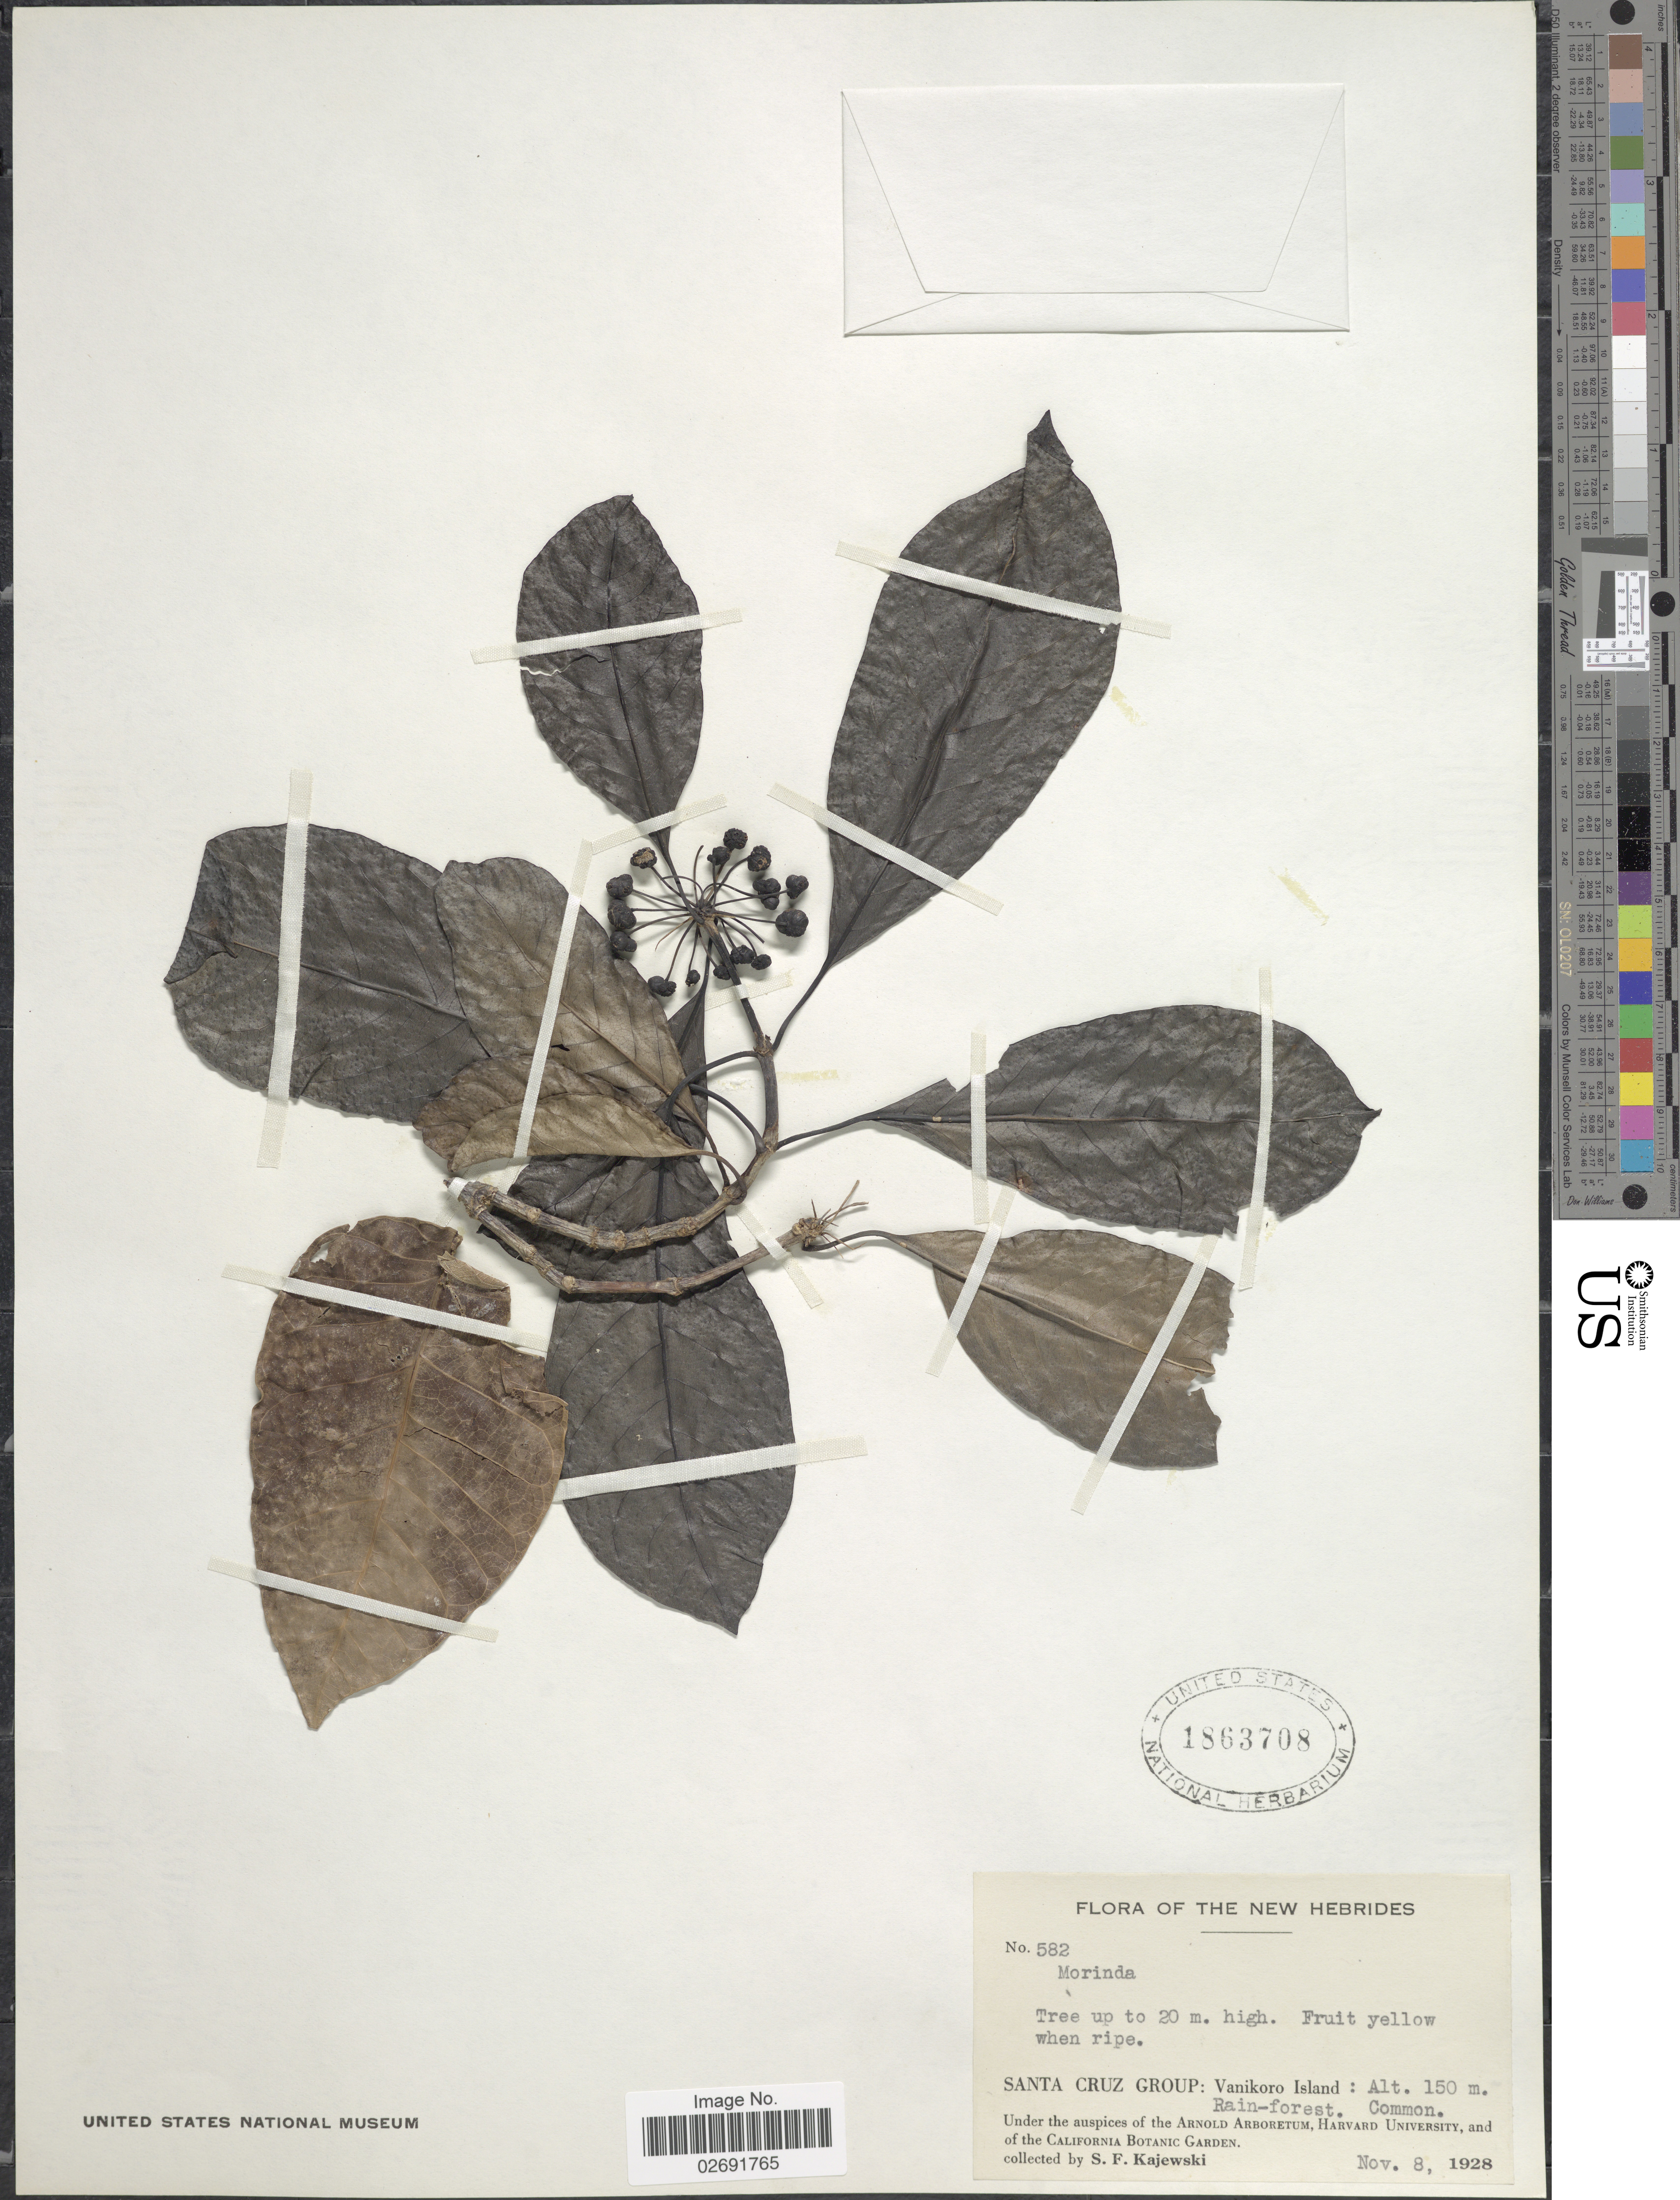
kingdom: Plantae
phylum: Tracheophyta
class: Magnoliopsida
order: Gentianales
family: Rubiaceae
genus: Gynochthodes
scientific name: Gynochthodes sp.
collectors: S. Kajewski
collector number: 582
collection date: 1928-11-08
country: Vanuatu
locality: New Hebrides. Morinda. Santa Cruz Group: Vanikoro Island.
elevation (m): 150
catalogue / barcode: US 1863708